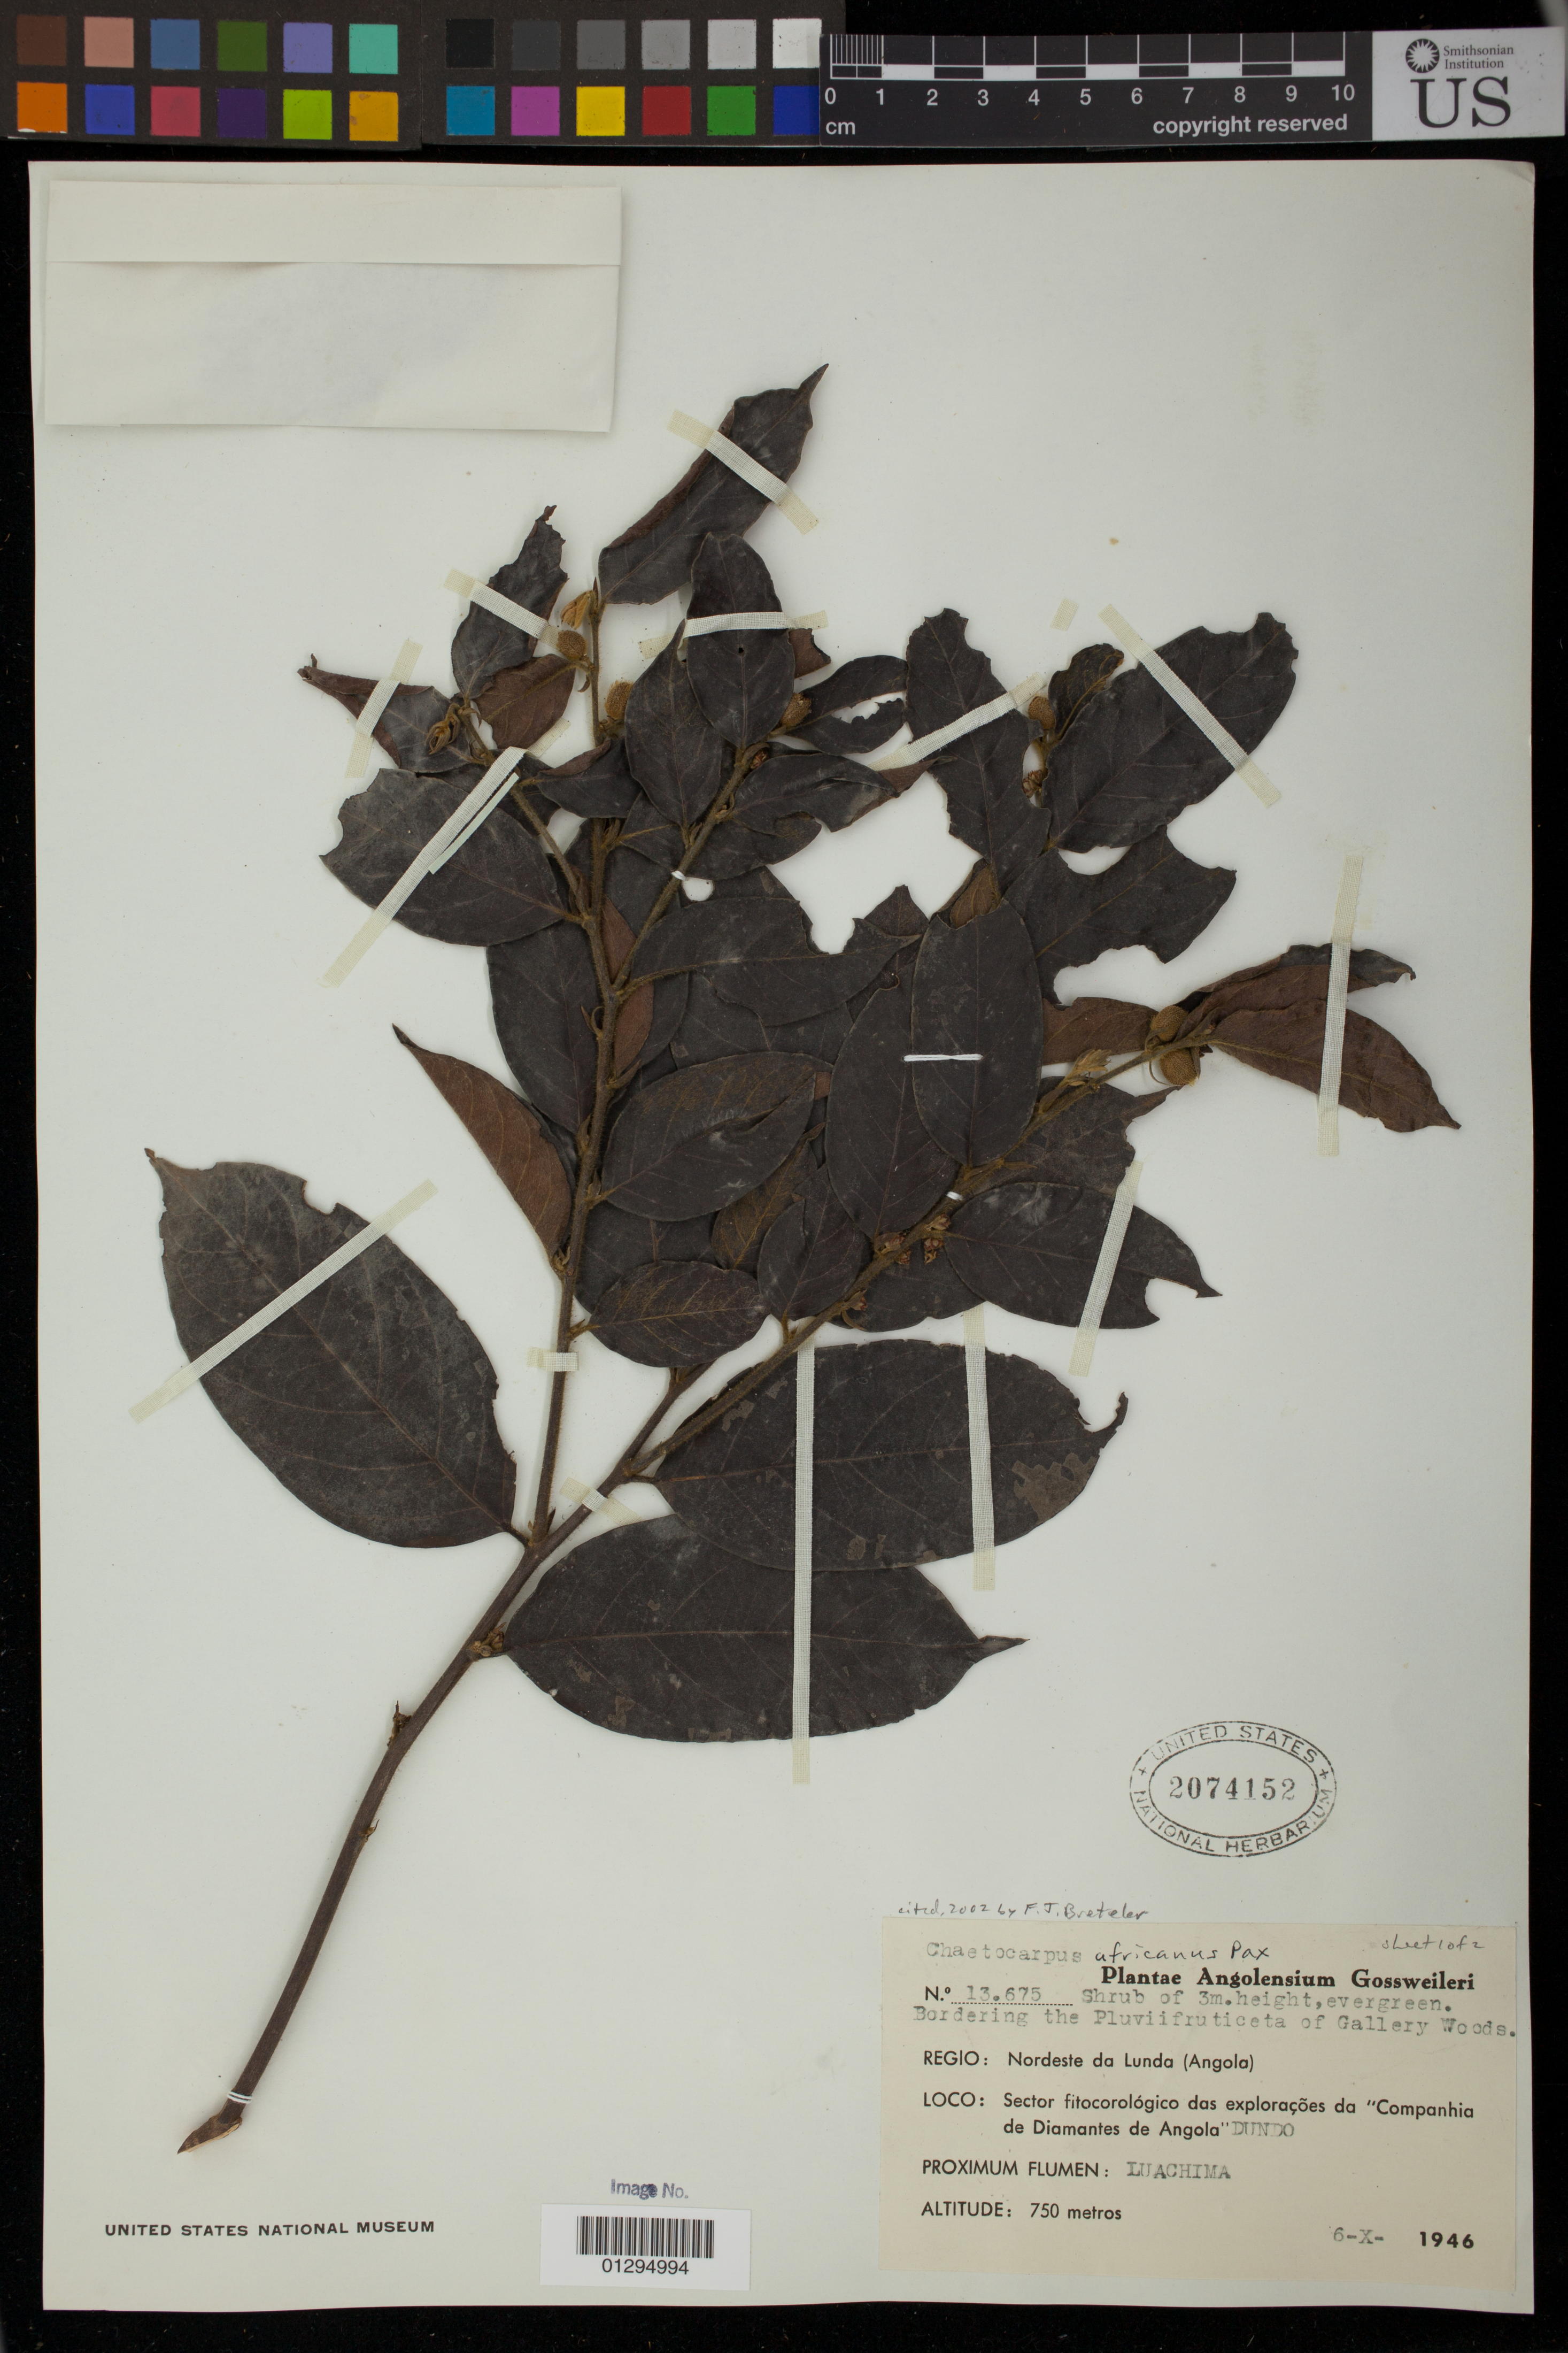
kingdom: Plantae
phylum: Tracheophyta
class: Magnoliopsida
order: Malpighiales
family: Peraceae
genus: Chaetocarpus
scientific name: Chaetocarpus africanus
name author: Pax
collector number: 13675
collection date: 1946-10-06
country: Angola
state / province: Lunda Norte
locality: Nordeste la Lunda. Sector fitocorologico das exploraçãos da "Companhia de Diamantes de Angola". Dundo. Luachima.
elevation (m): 750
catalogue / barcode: US 2074152